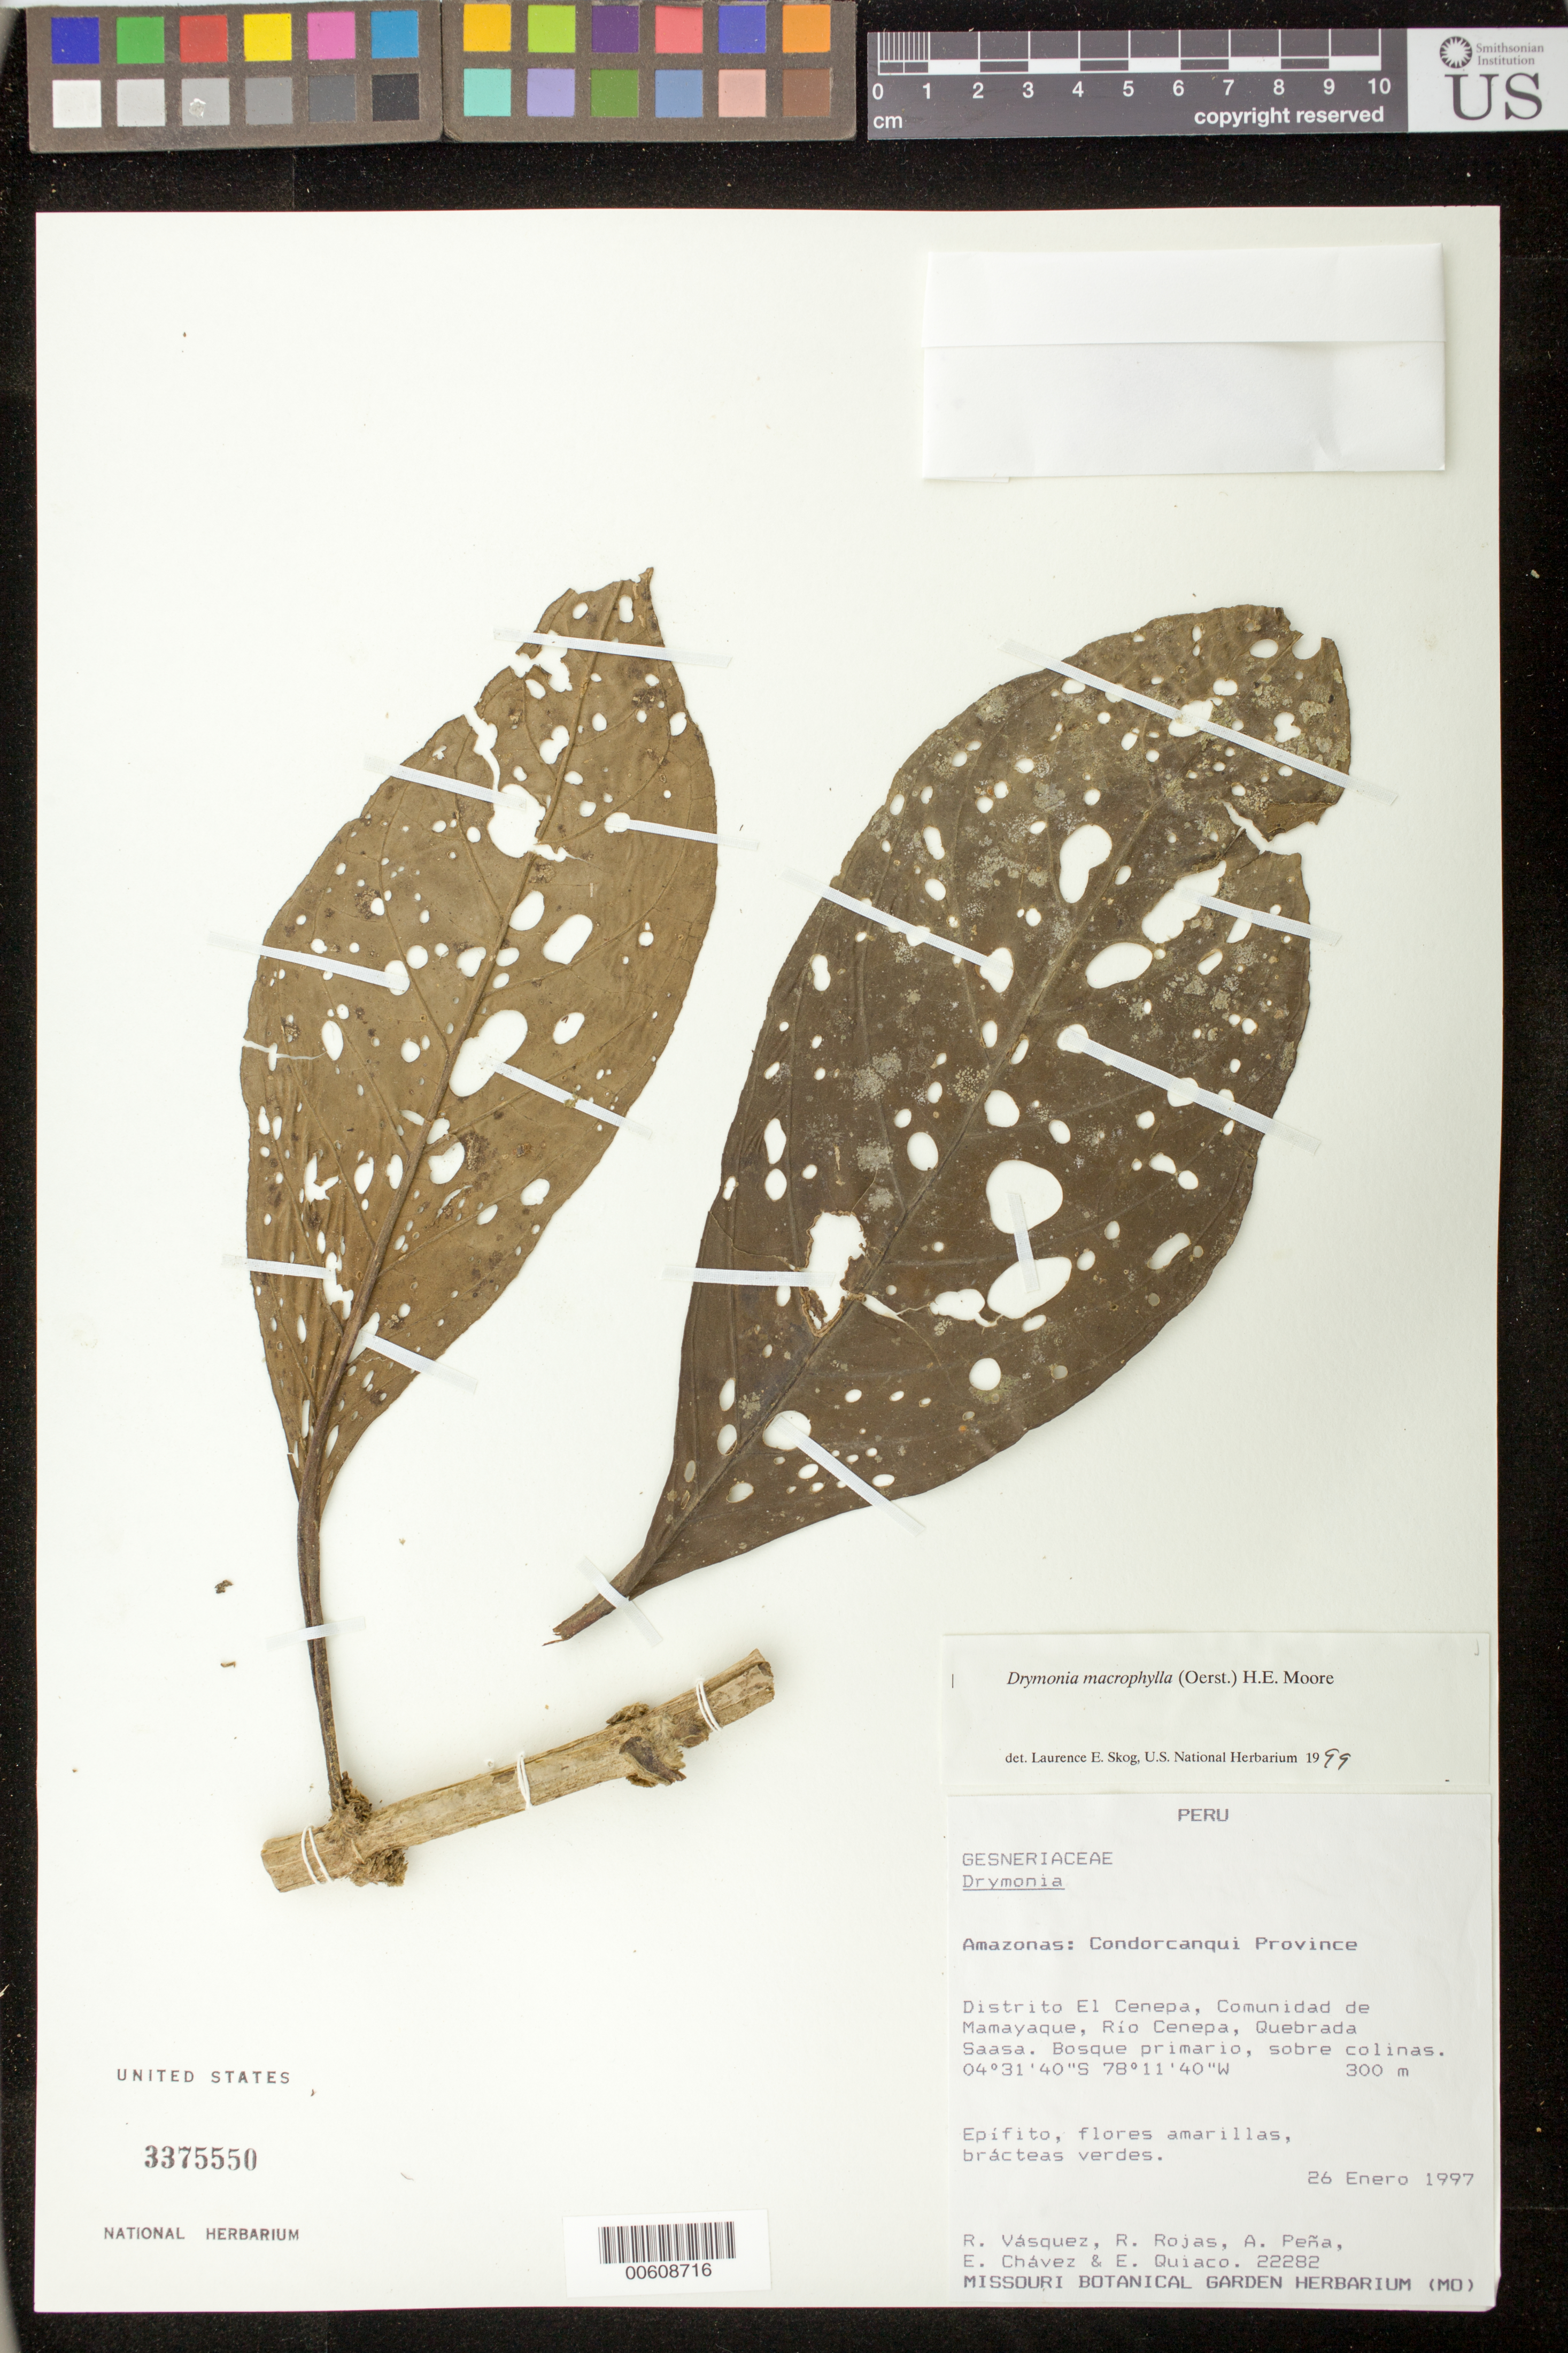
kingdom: Plantae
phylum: Tracheophyta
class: Magnoliopsida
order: Lamiales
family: Gesneriaceae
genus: Drymonia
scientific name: Drymonia macrophylla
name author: (Oerst.) H.E. Moore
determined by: Skog, Laurence E.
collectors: R. Vásquez, R. Rojas, A. Peña, E. Chávez & R. Quiaco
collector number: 22282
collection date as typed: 26 Jan 1997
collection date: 1997-01-26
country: Peru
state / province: Amazonas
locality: Prov. Condorcanqui; Dtto. El Cenepa, comunidad de Mamayaque, Río Cenepa, Quebrada Saasa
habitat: Bosque primario, sobre colinas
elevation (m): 300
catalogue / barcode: US 3375550